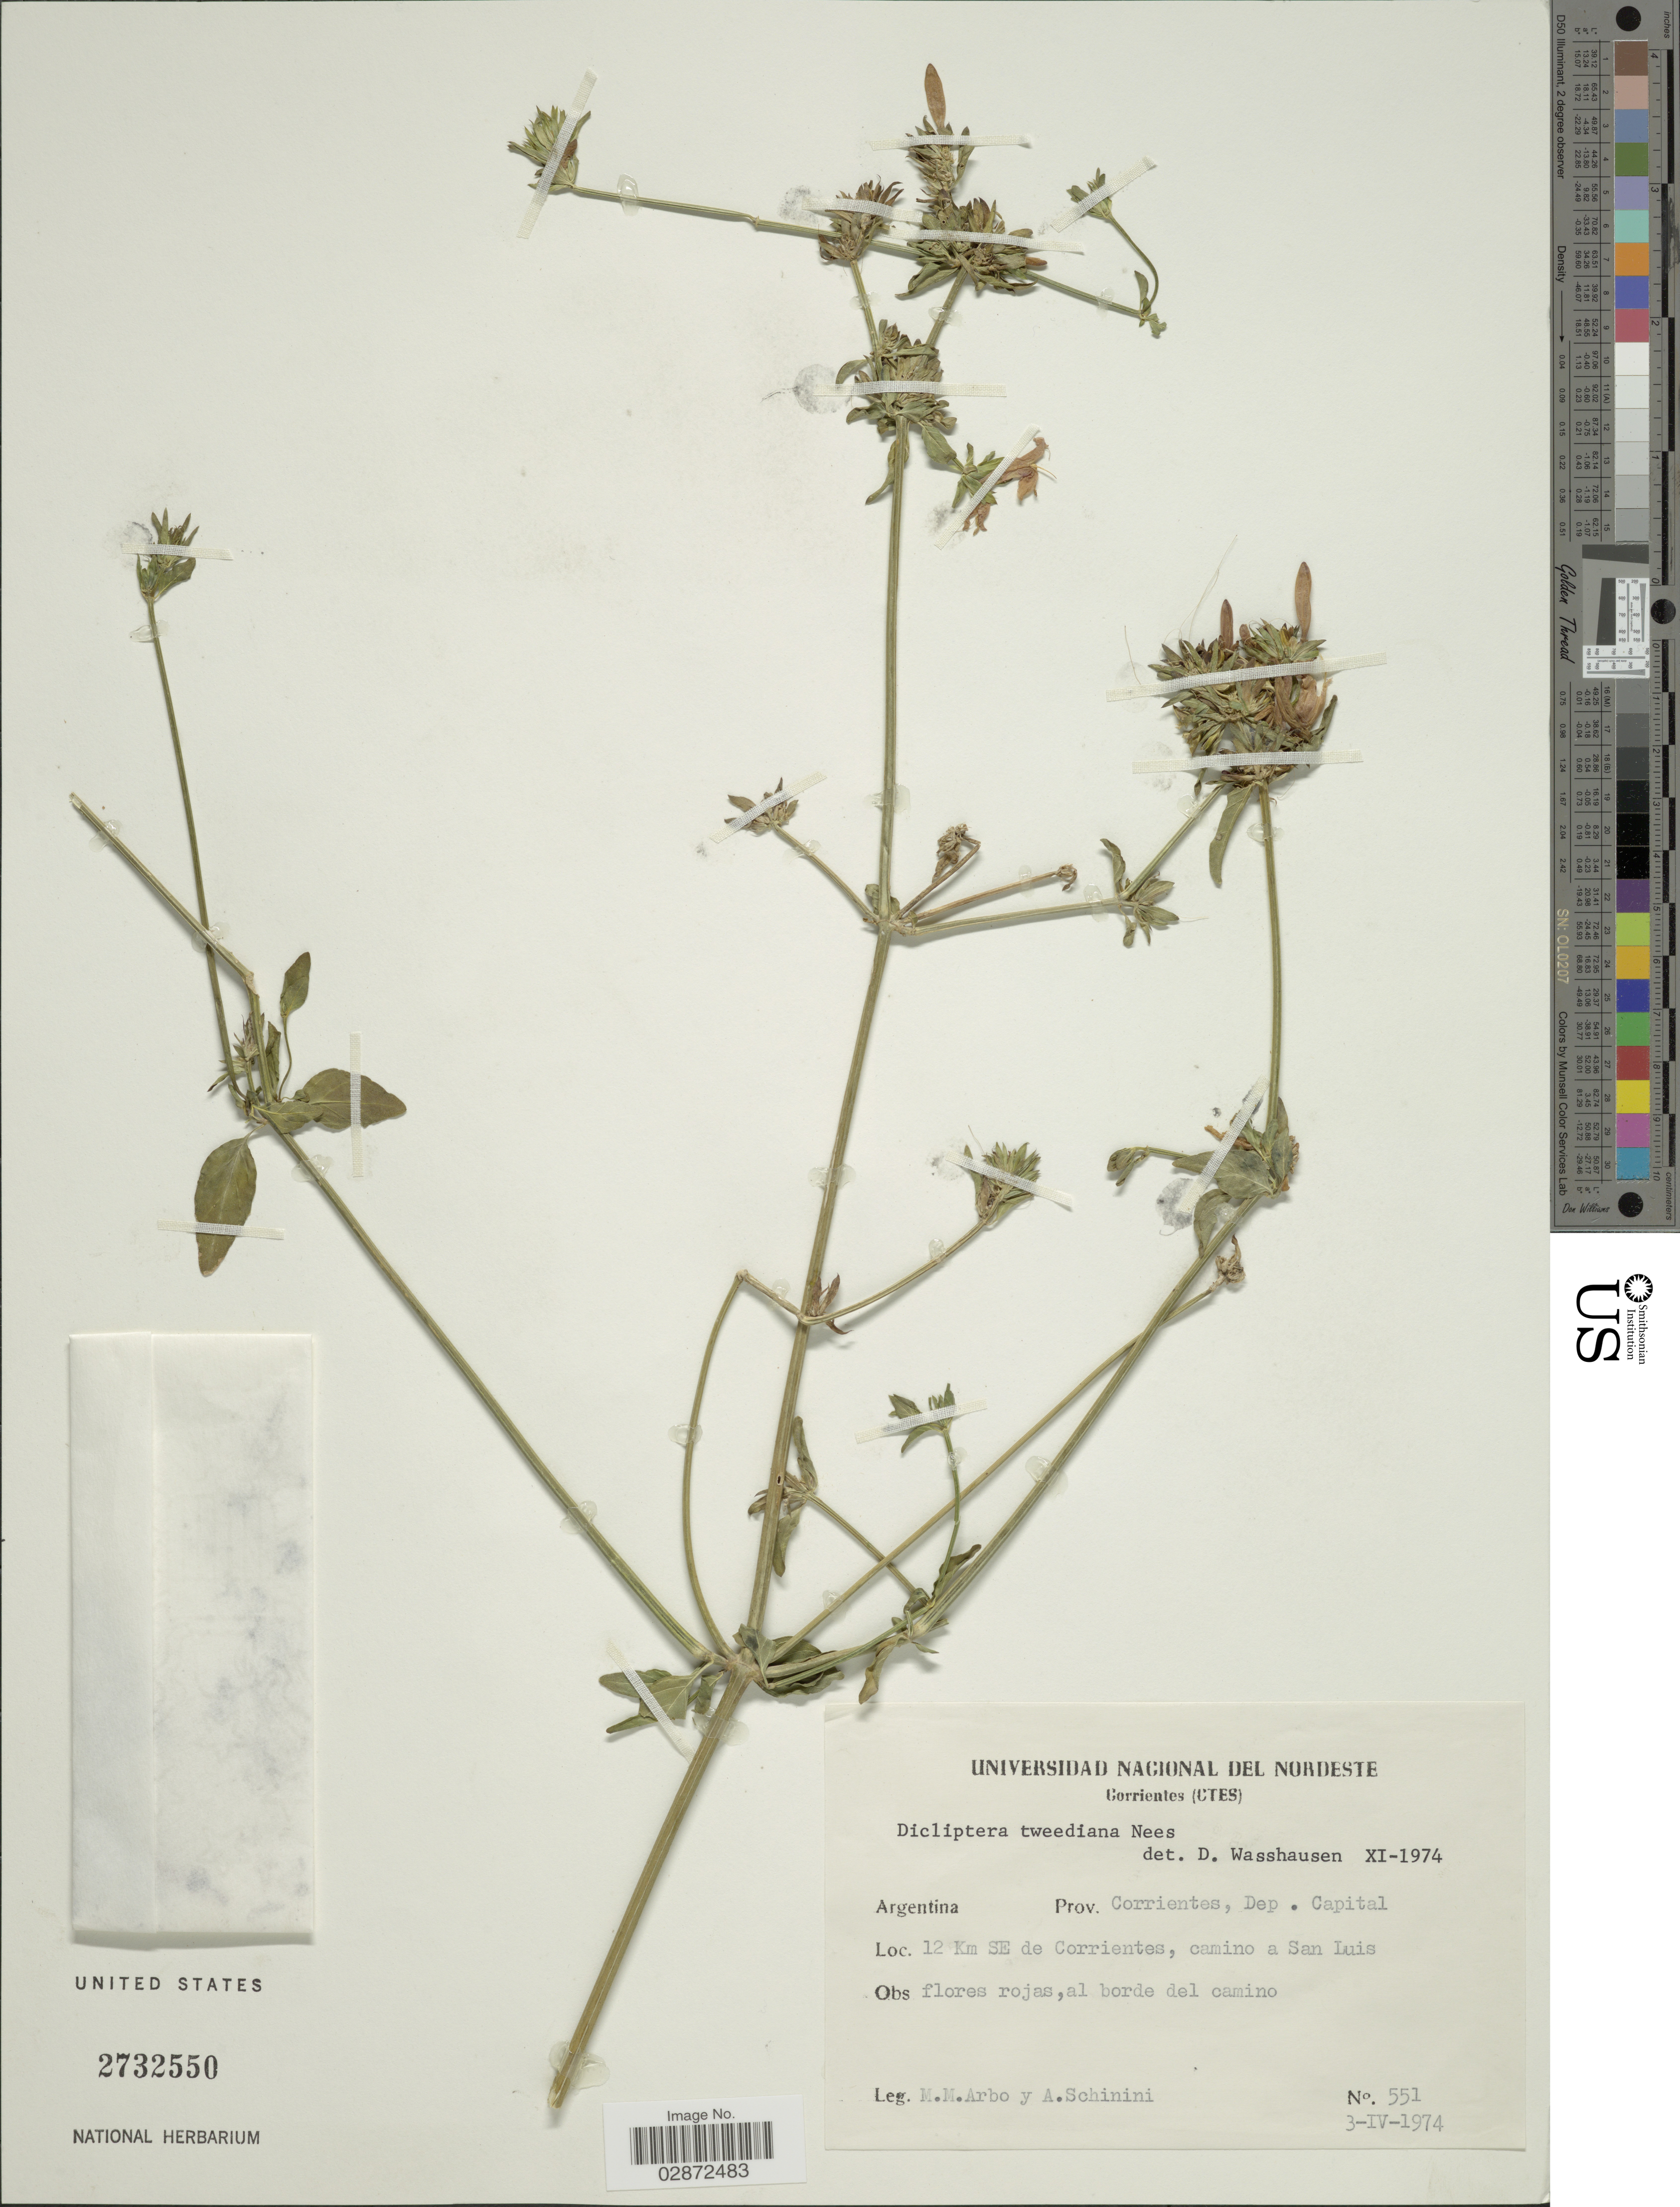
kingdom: Plantae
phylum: Tracheophyta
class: Magnoliopsida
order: Lamiales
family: Acanthaceae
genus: Dicliptera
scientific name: Dicliptera squarrosa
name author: Nees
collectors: M. M. Arbo & A. Schinini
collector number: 551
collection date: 1974-04-03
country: Argentina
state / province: Corrientes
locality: Prov. Corrientes, Dep. Capital. 12 Km SE de Corrientes, camino a San Luis.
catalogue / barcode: US 2732550